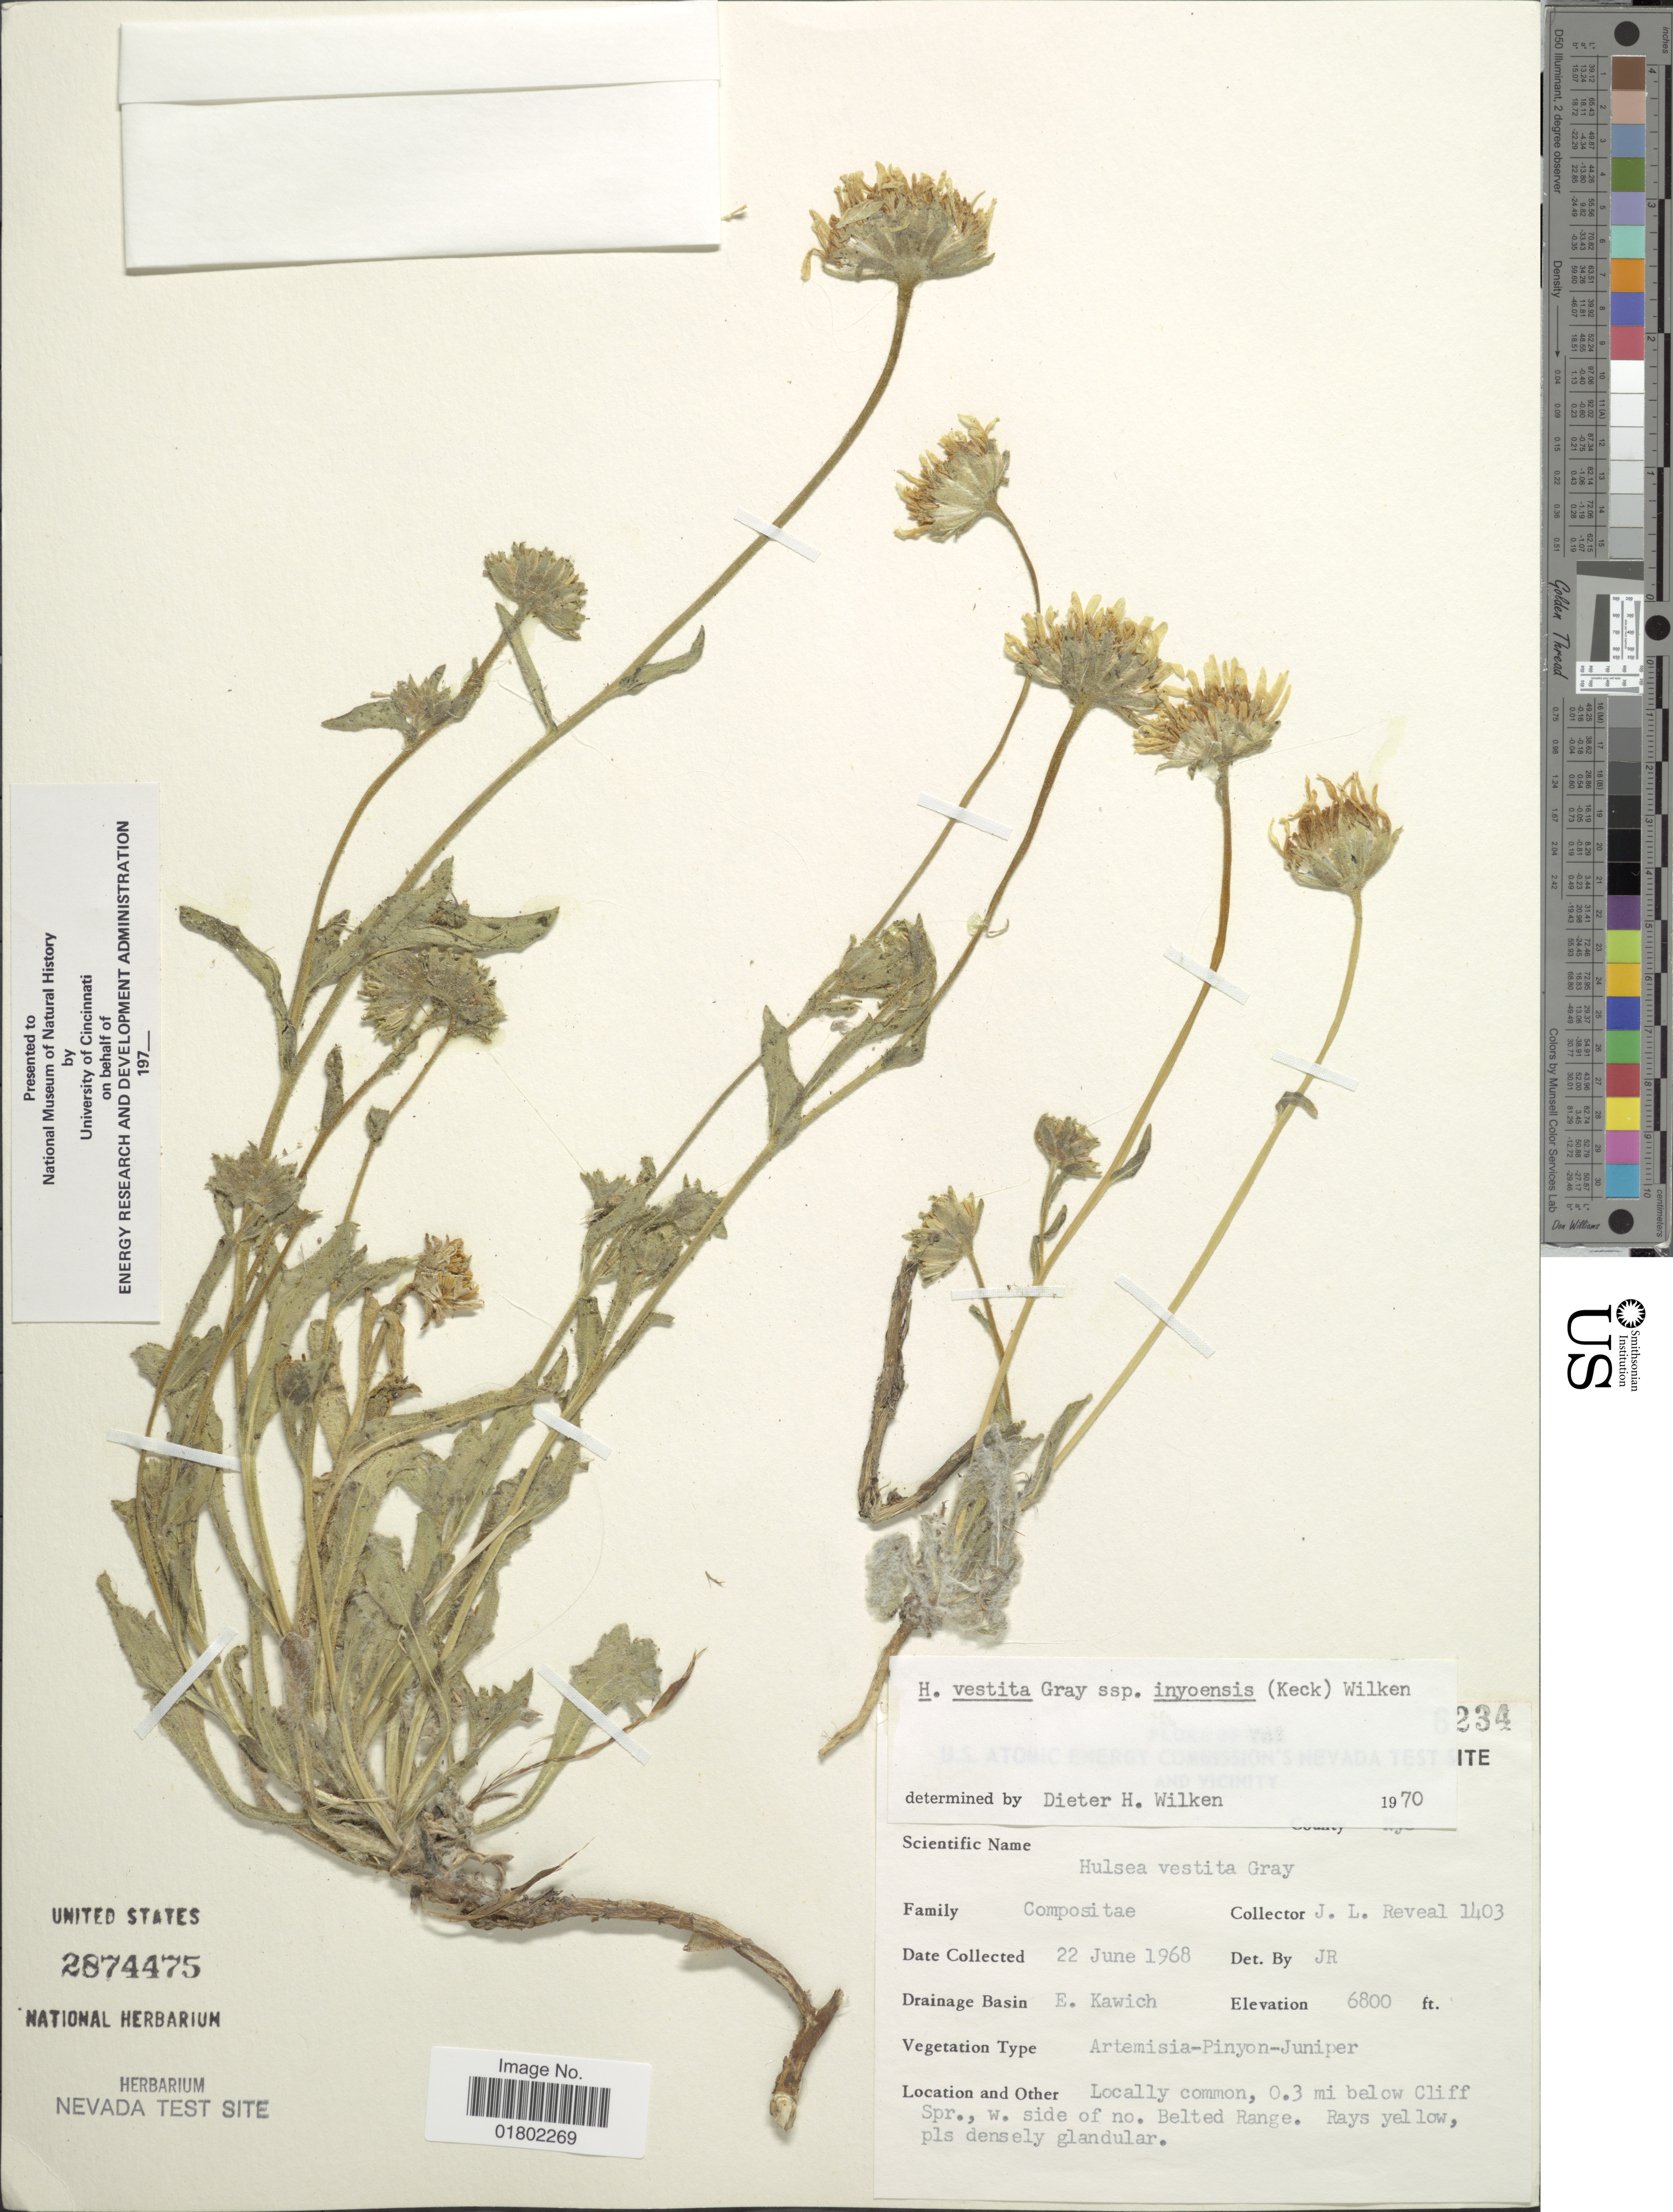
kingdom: Plantae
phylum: Tracheophyta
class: Magnoliopsida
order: Asterales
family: Asteraceae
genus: Hulsea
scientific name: Hulsea vestita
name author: A. Gray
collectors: J. L. Reveal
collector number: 1403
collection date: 1968-06-22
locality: County Nye, E. Kawich, 0.3 mi below Cliff Spr., w. side of no. Belted Range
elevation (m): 2073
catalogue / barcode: US 2874475